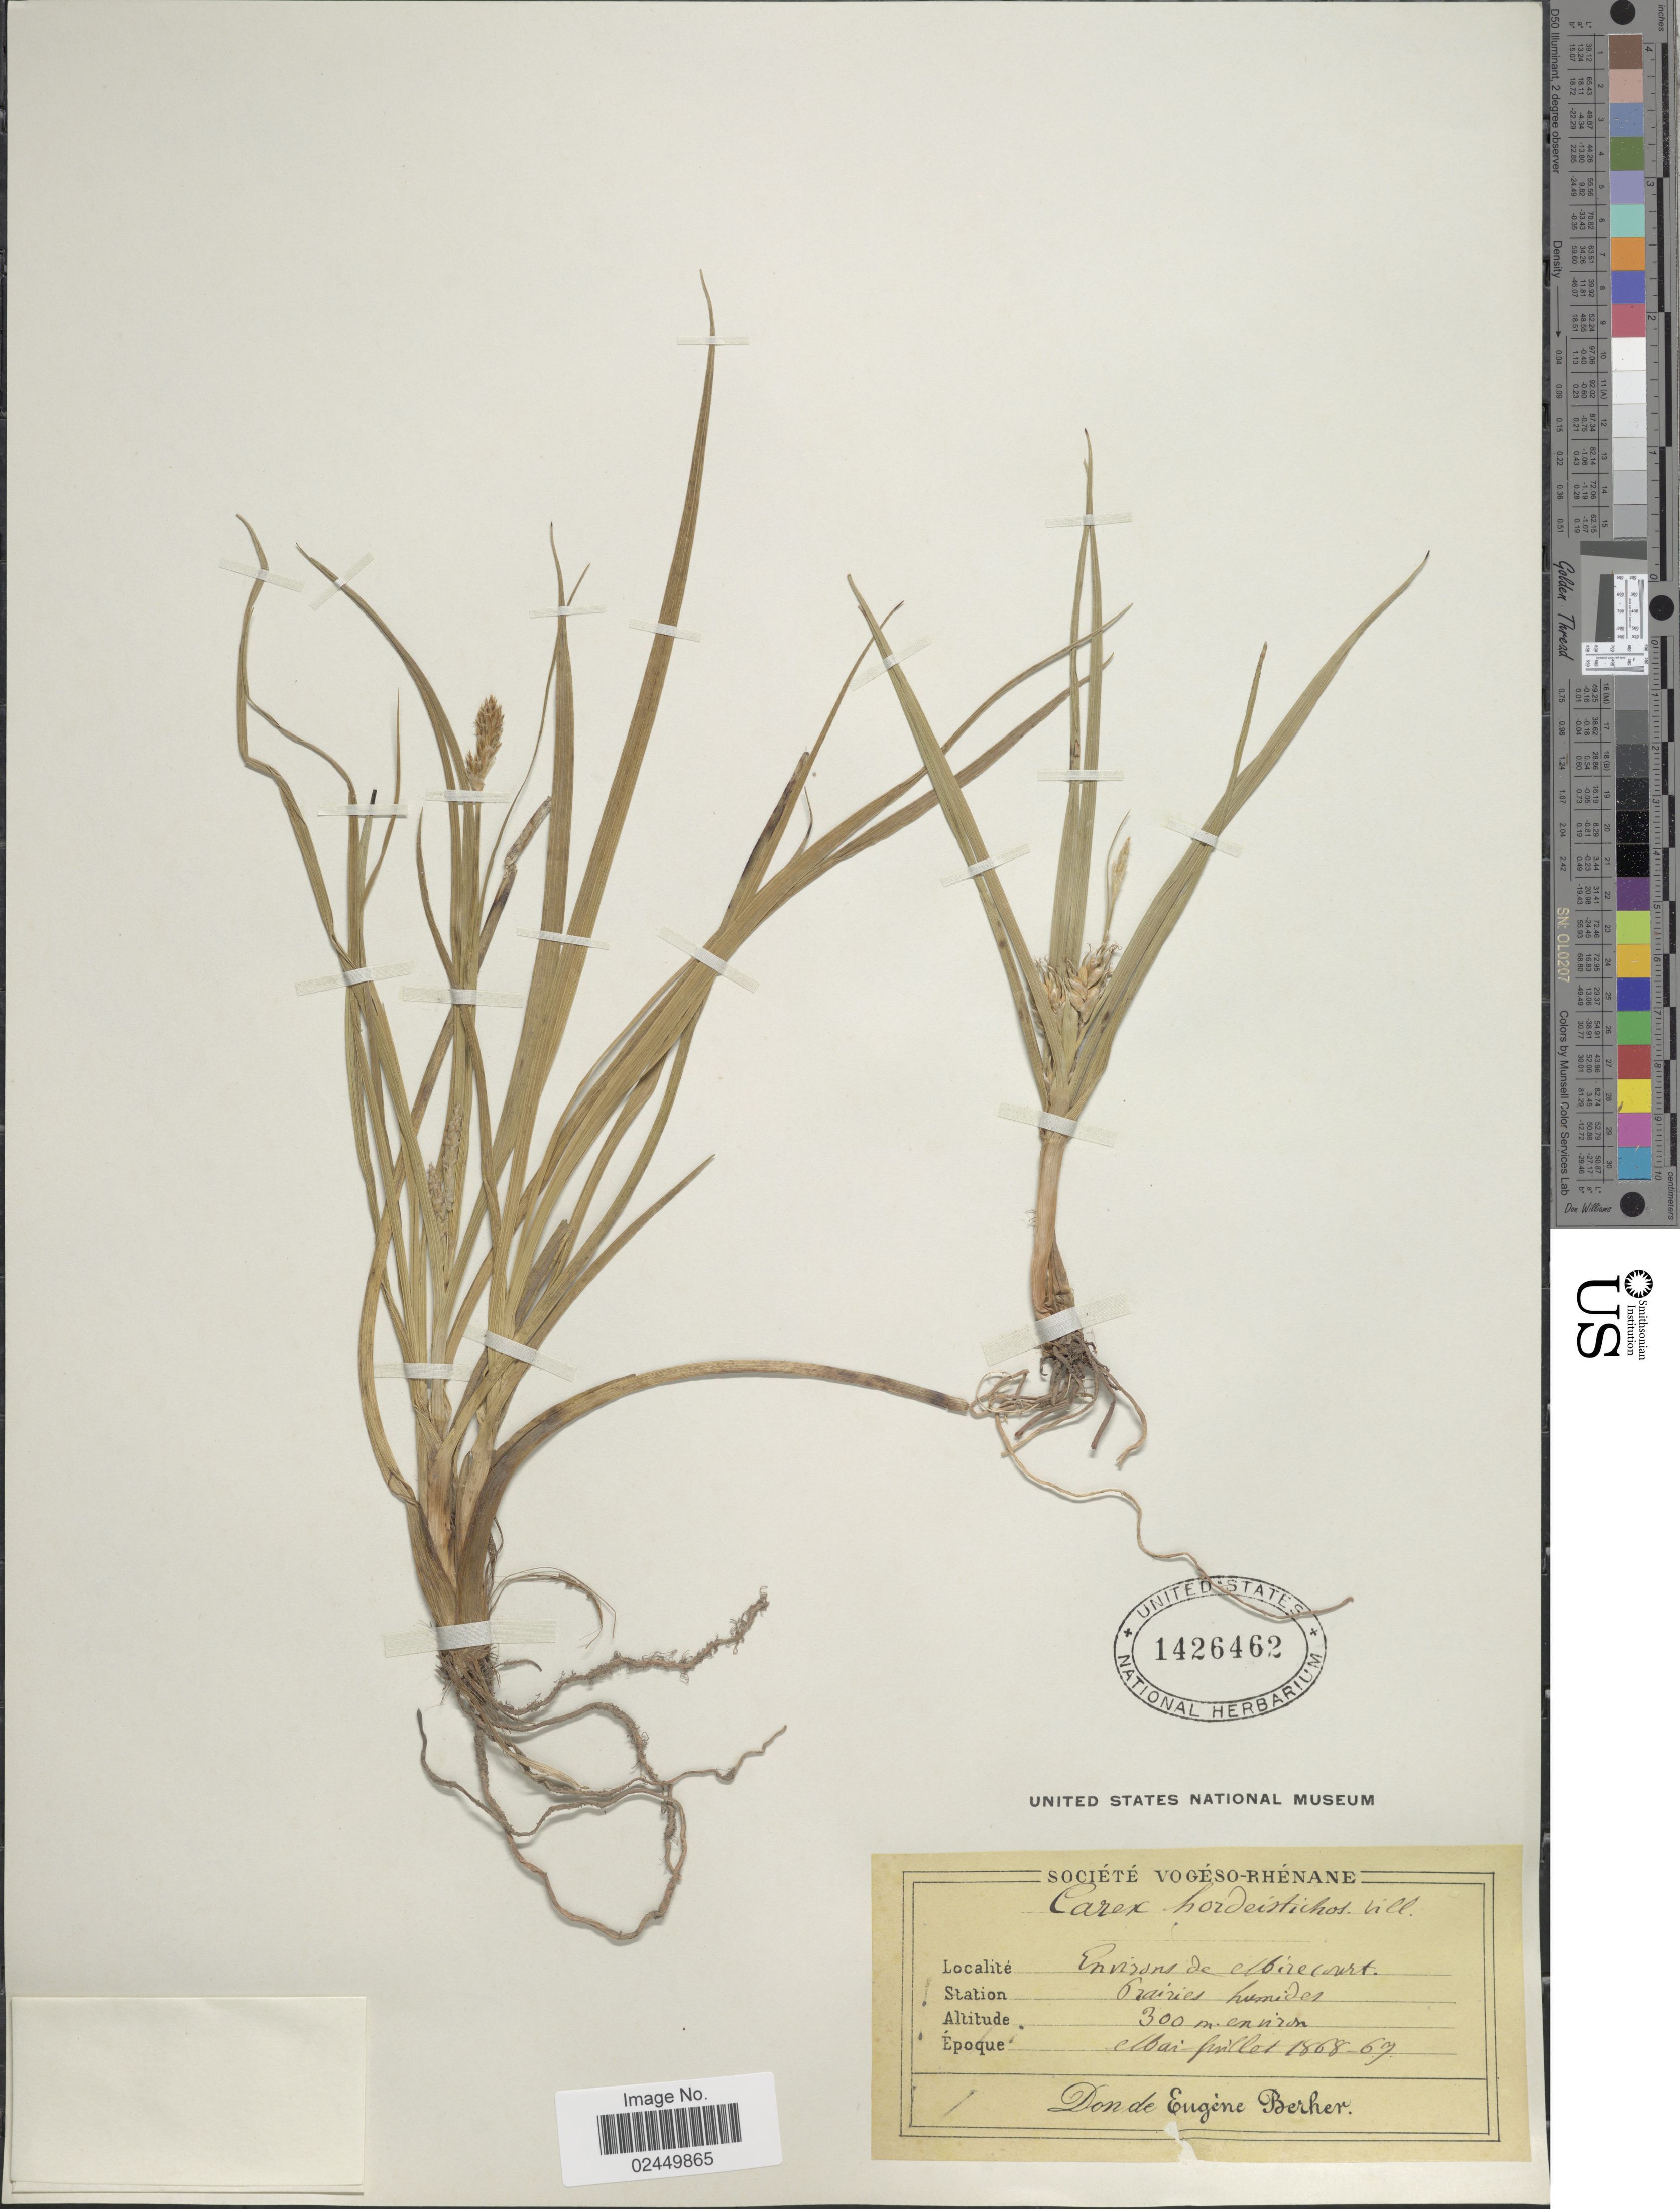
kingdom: Plantae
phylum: Tracheophyta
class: Liliopsida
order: Poales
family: Cyperaceae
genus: Carex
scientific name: Carex hordeistichos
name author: Vill.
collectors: E. Berher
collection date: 1868-05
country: France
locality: Environs de Mirecourt. Prairies humides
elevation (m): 300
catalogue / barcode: US 1426462